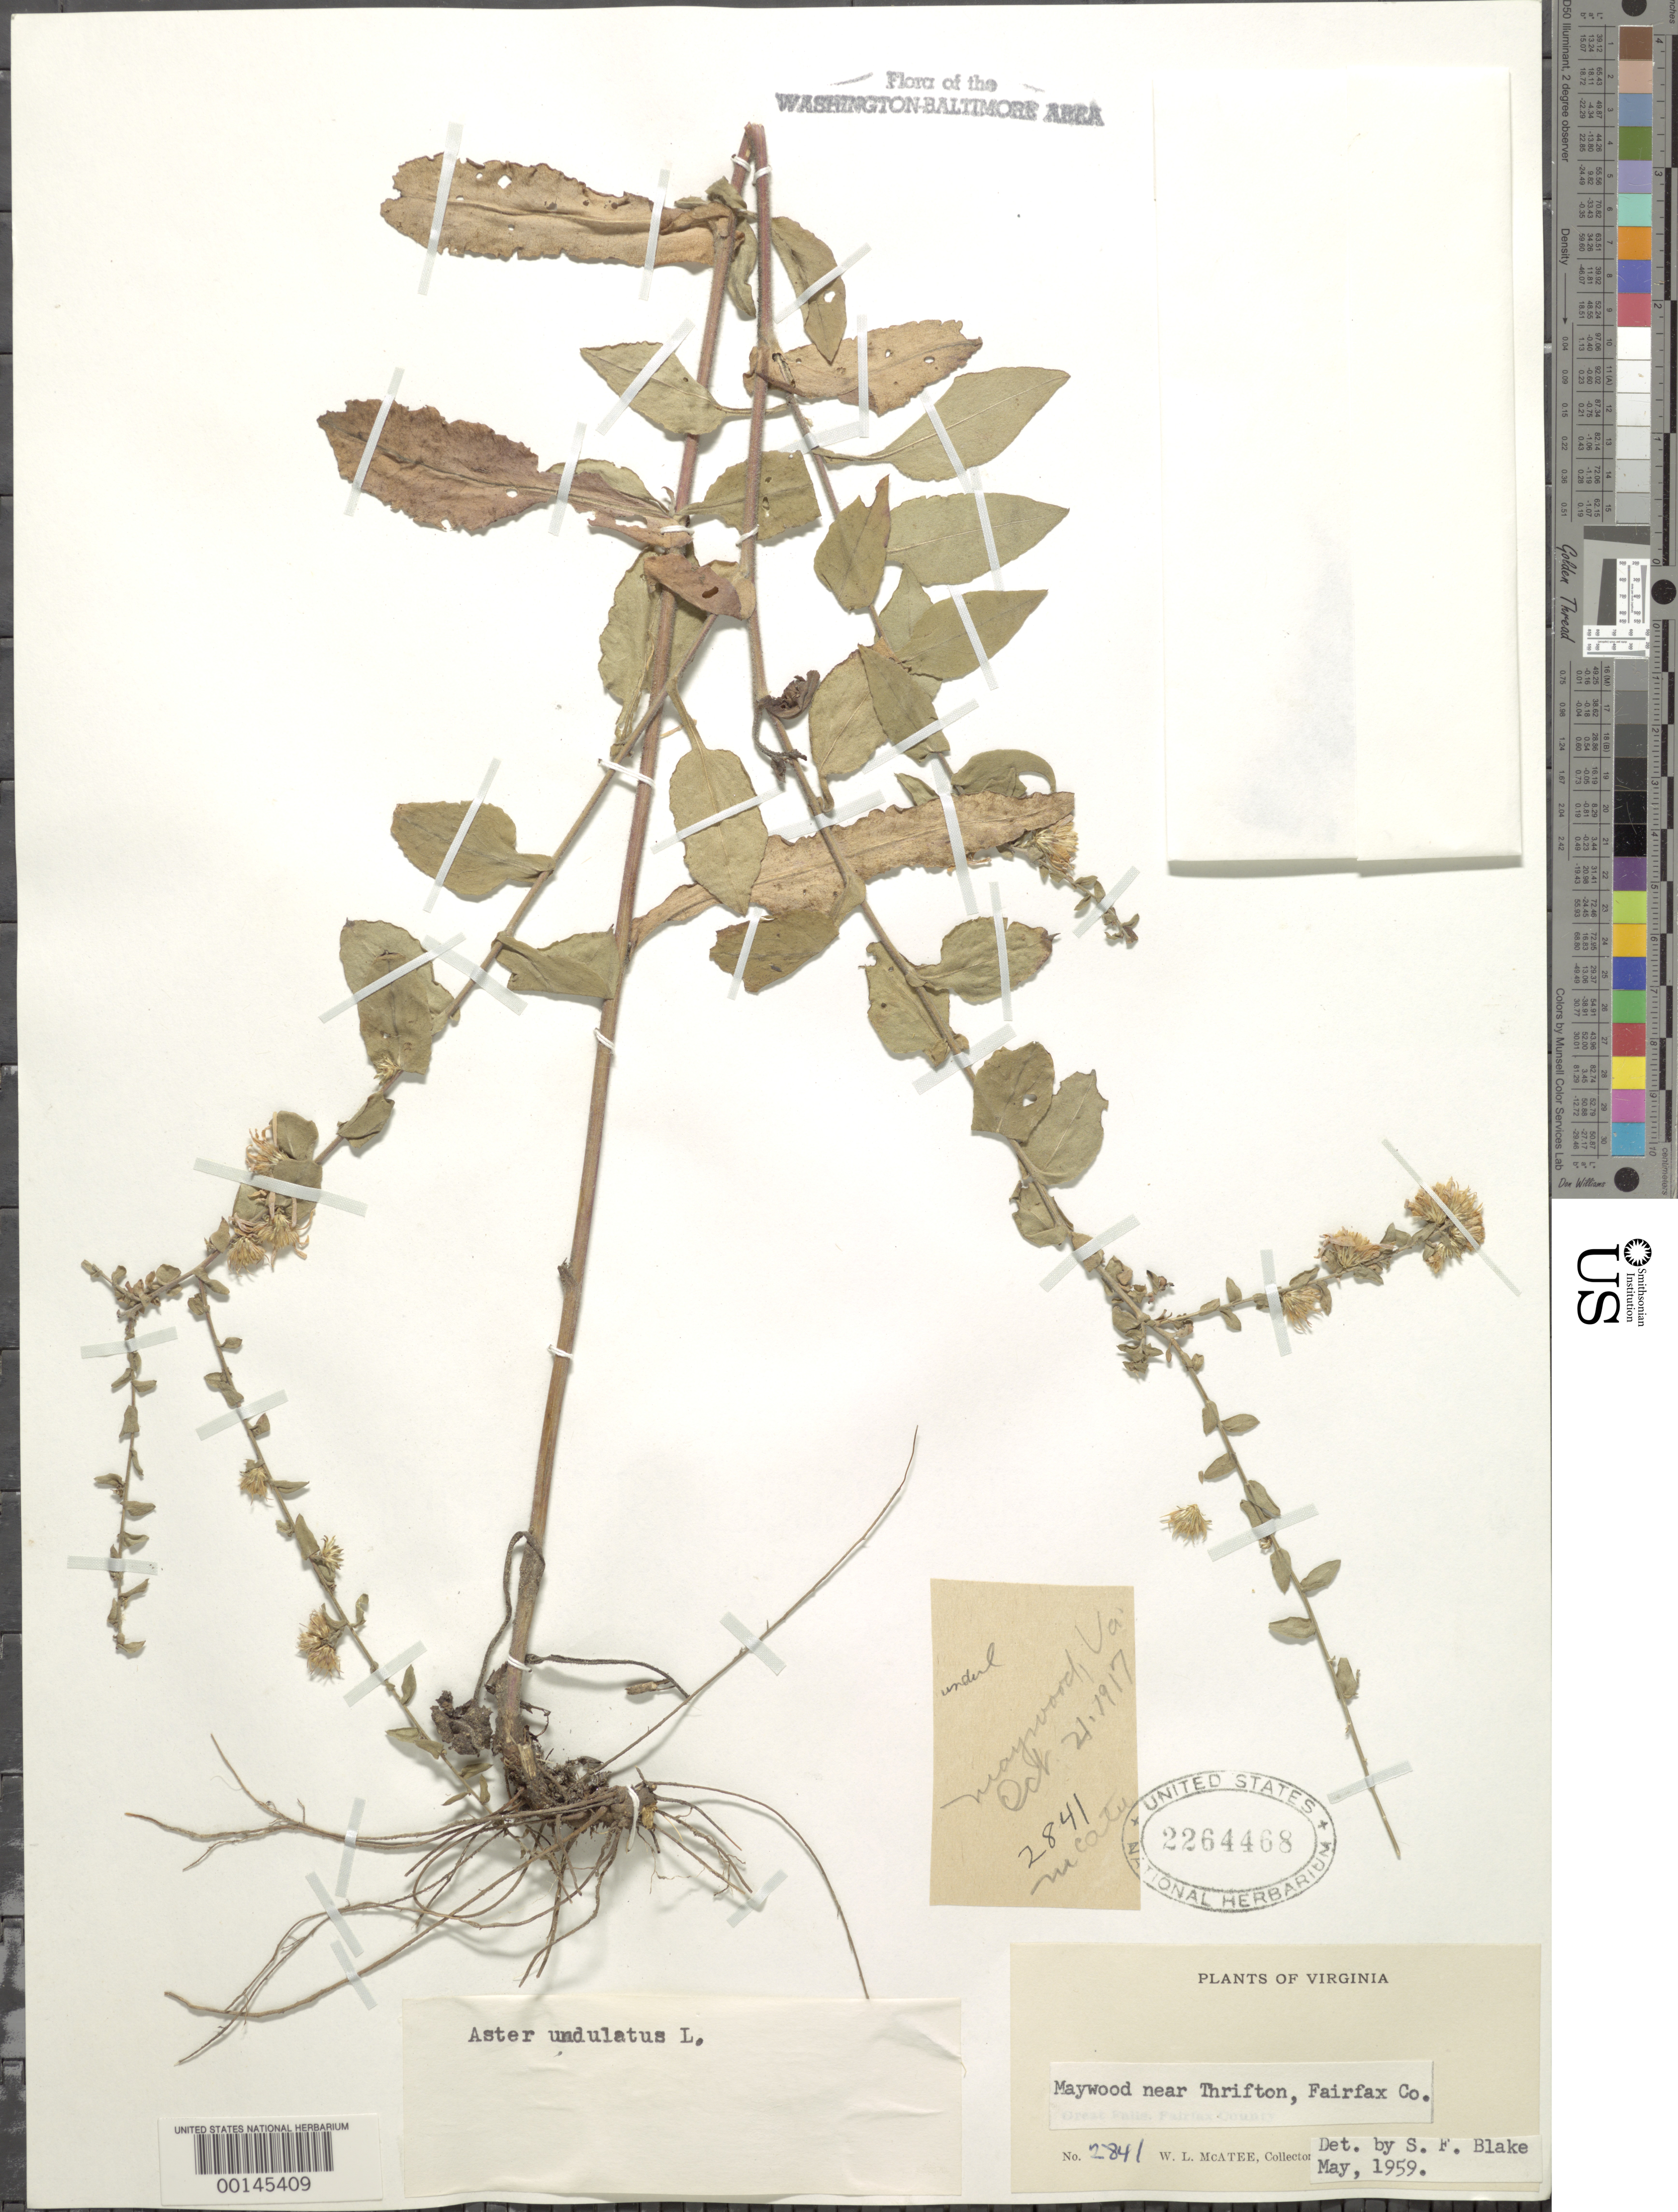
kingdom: Plantae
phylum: Tracheophyta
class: Magnoliopsida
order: Asterales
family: Asteraceae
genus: Symphyotrichum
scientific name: Symphyotrichum undulatum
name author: (L.) G.L. Nesom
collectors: W. McAtee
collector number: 2841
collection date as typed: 21 Oct 1917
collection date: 1917-10-21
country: United States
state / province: Virginia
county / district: Fairfax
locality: Maywood near Thrifton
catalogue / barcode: US 2264468